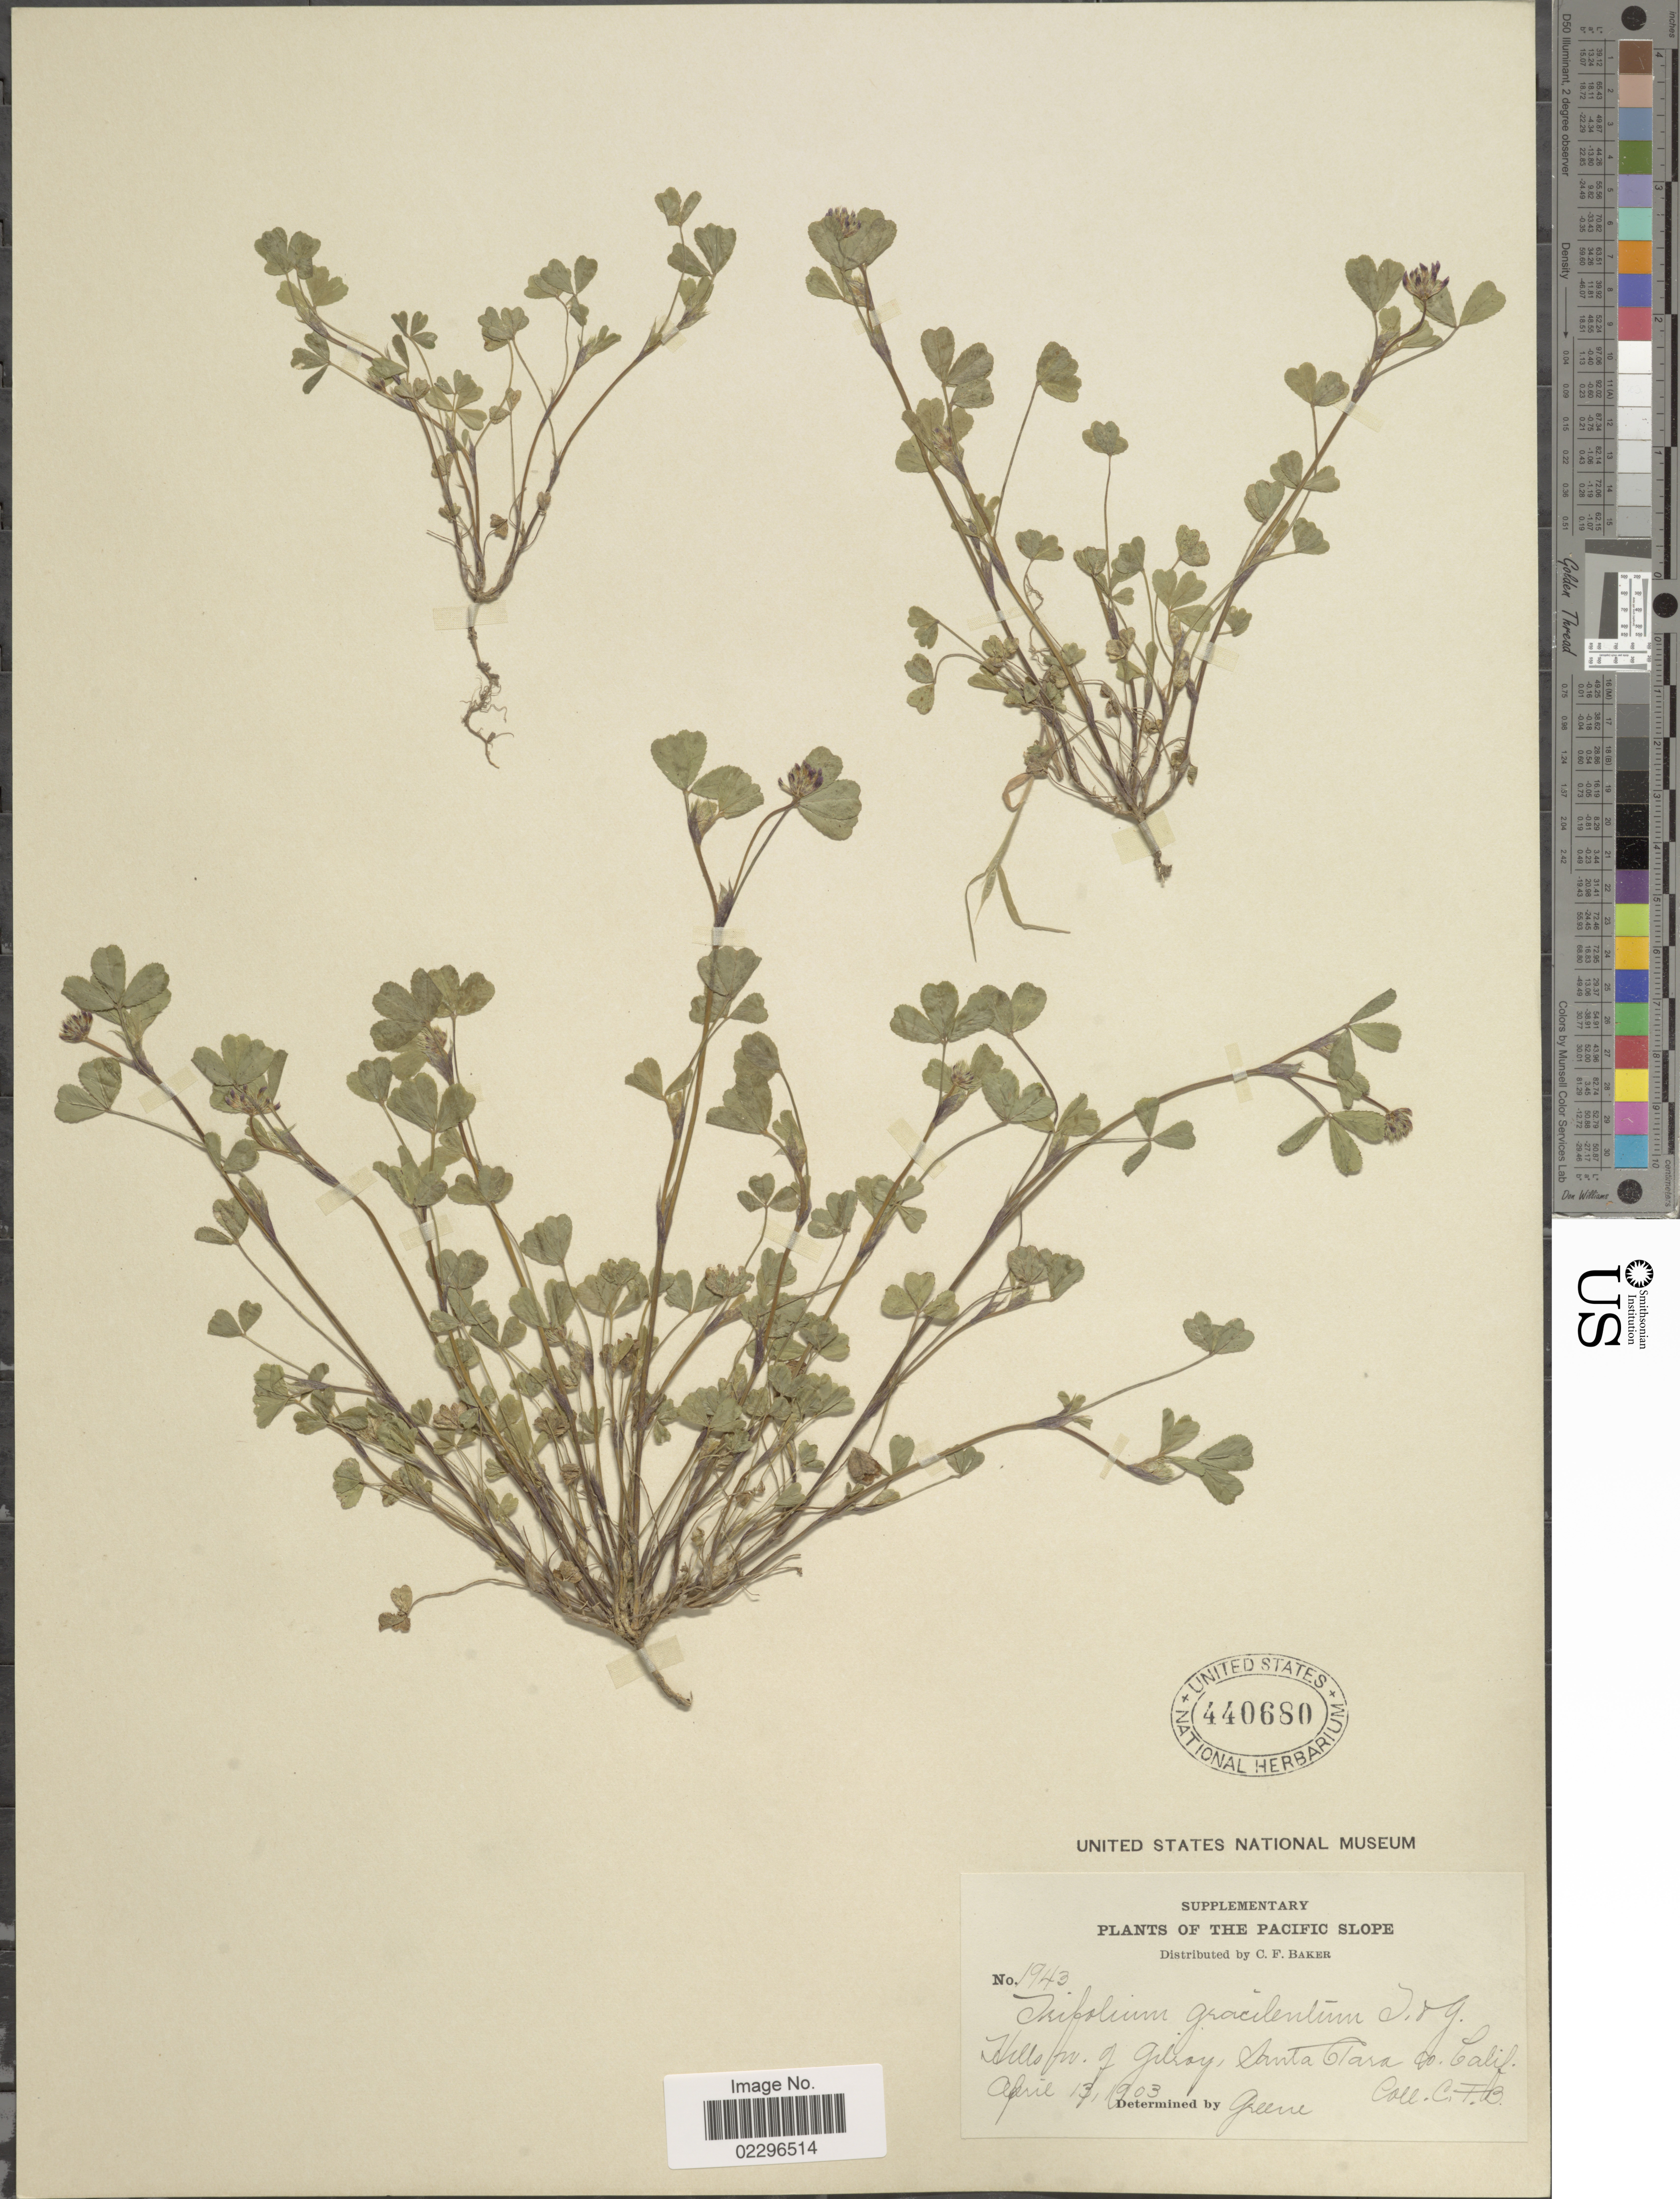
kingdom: Plantae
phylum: Tracheophyta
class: Magnoliopsida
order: Fabales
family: Fabaceae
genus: Trifolium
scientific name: Trifolium gracilentum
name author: Torr. & A. Gray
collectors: C. F. Baker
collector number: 1943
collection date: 1903-04-13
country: United States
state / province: California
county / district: Santa Clara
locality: The Pacific Slope, Hills w, of Gilroy, Santa Clara Co., Calif.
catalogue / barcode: US 440680